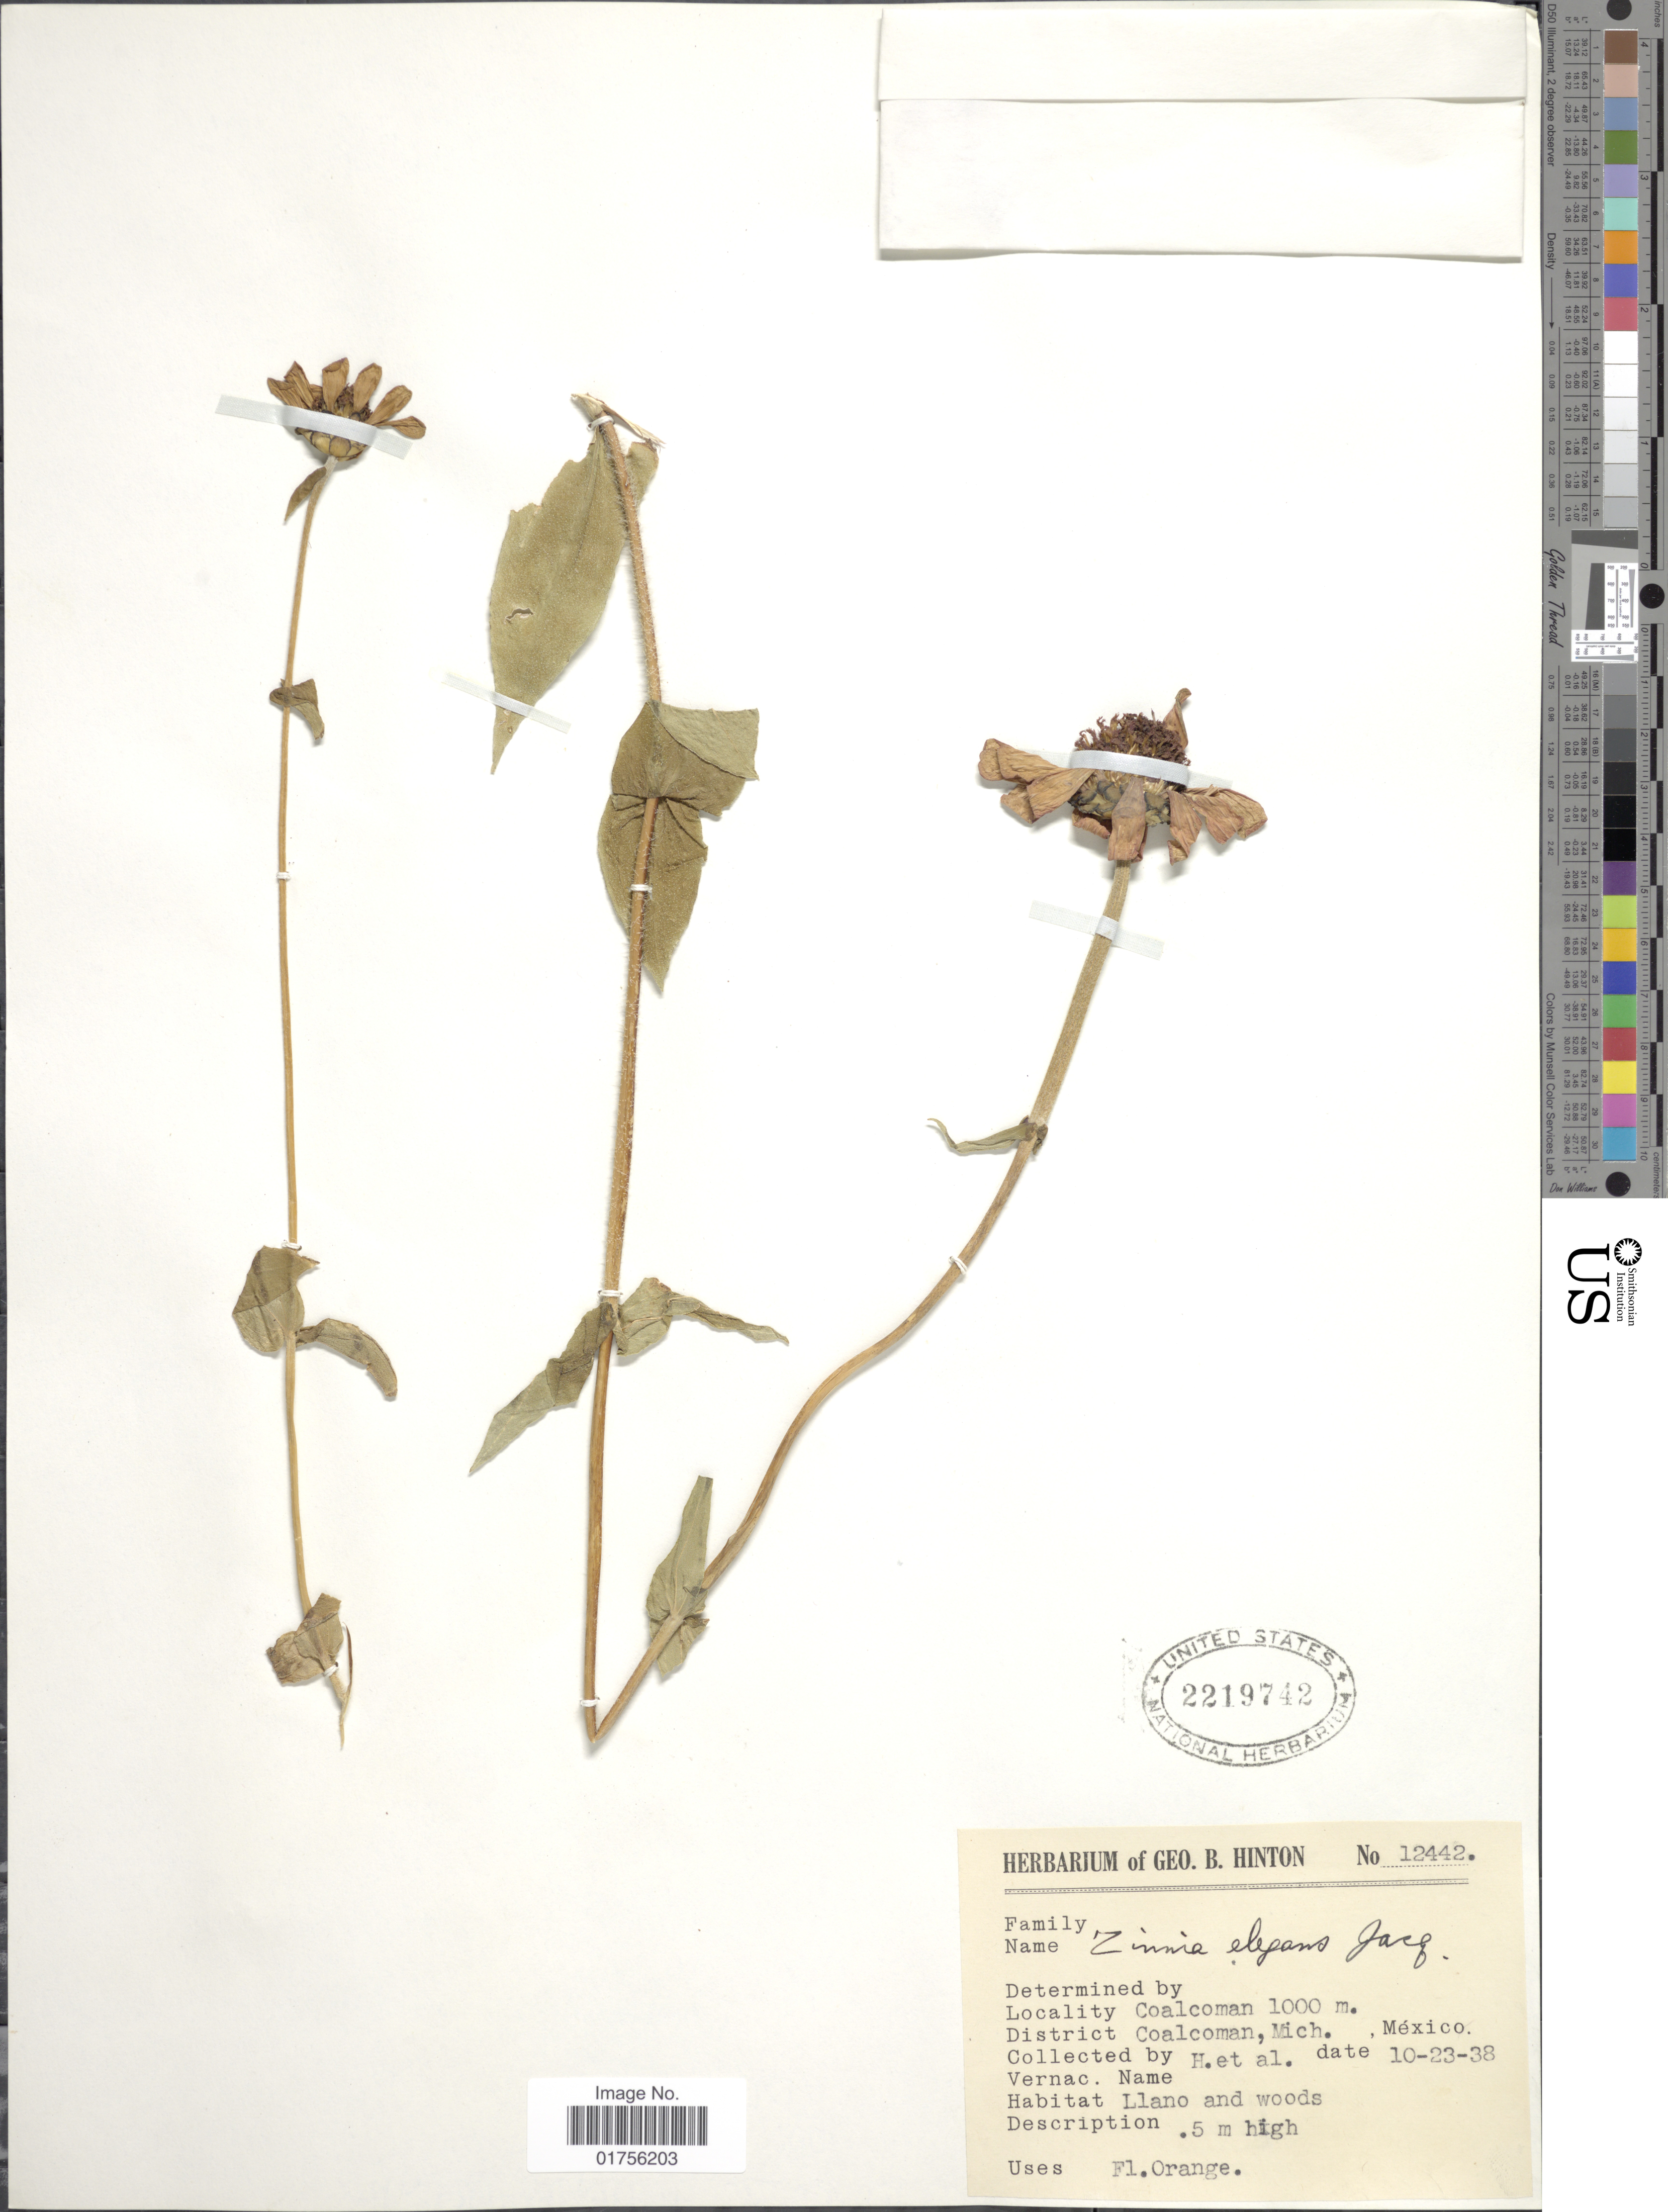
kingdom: Plantae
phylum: Tracheophyta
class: Magnoliopsida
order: Asterales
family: Asteraceae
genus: Zinnia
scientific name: Zinnia elegans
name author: Jacq.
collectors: G. B. Hinton & et al.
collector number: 12442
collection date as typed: Transcribed d/m/y: 23/10/38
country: Mexico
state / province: Michoacán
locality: Coalcoman, District Coalcoman, Mich., Mexico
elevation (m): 1000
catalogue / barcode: US 2219742